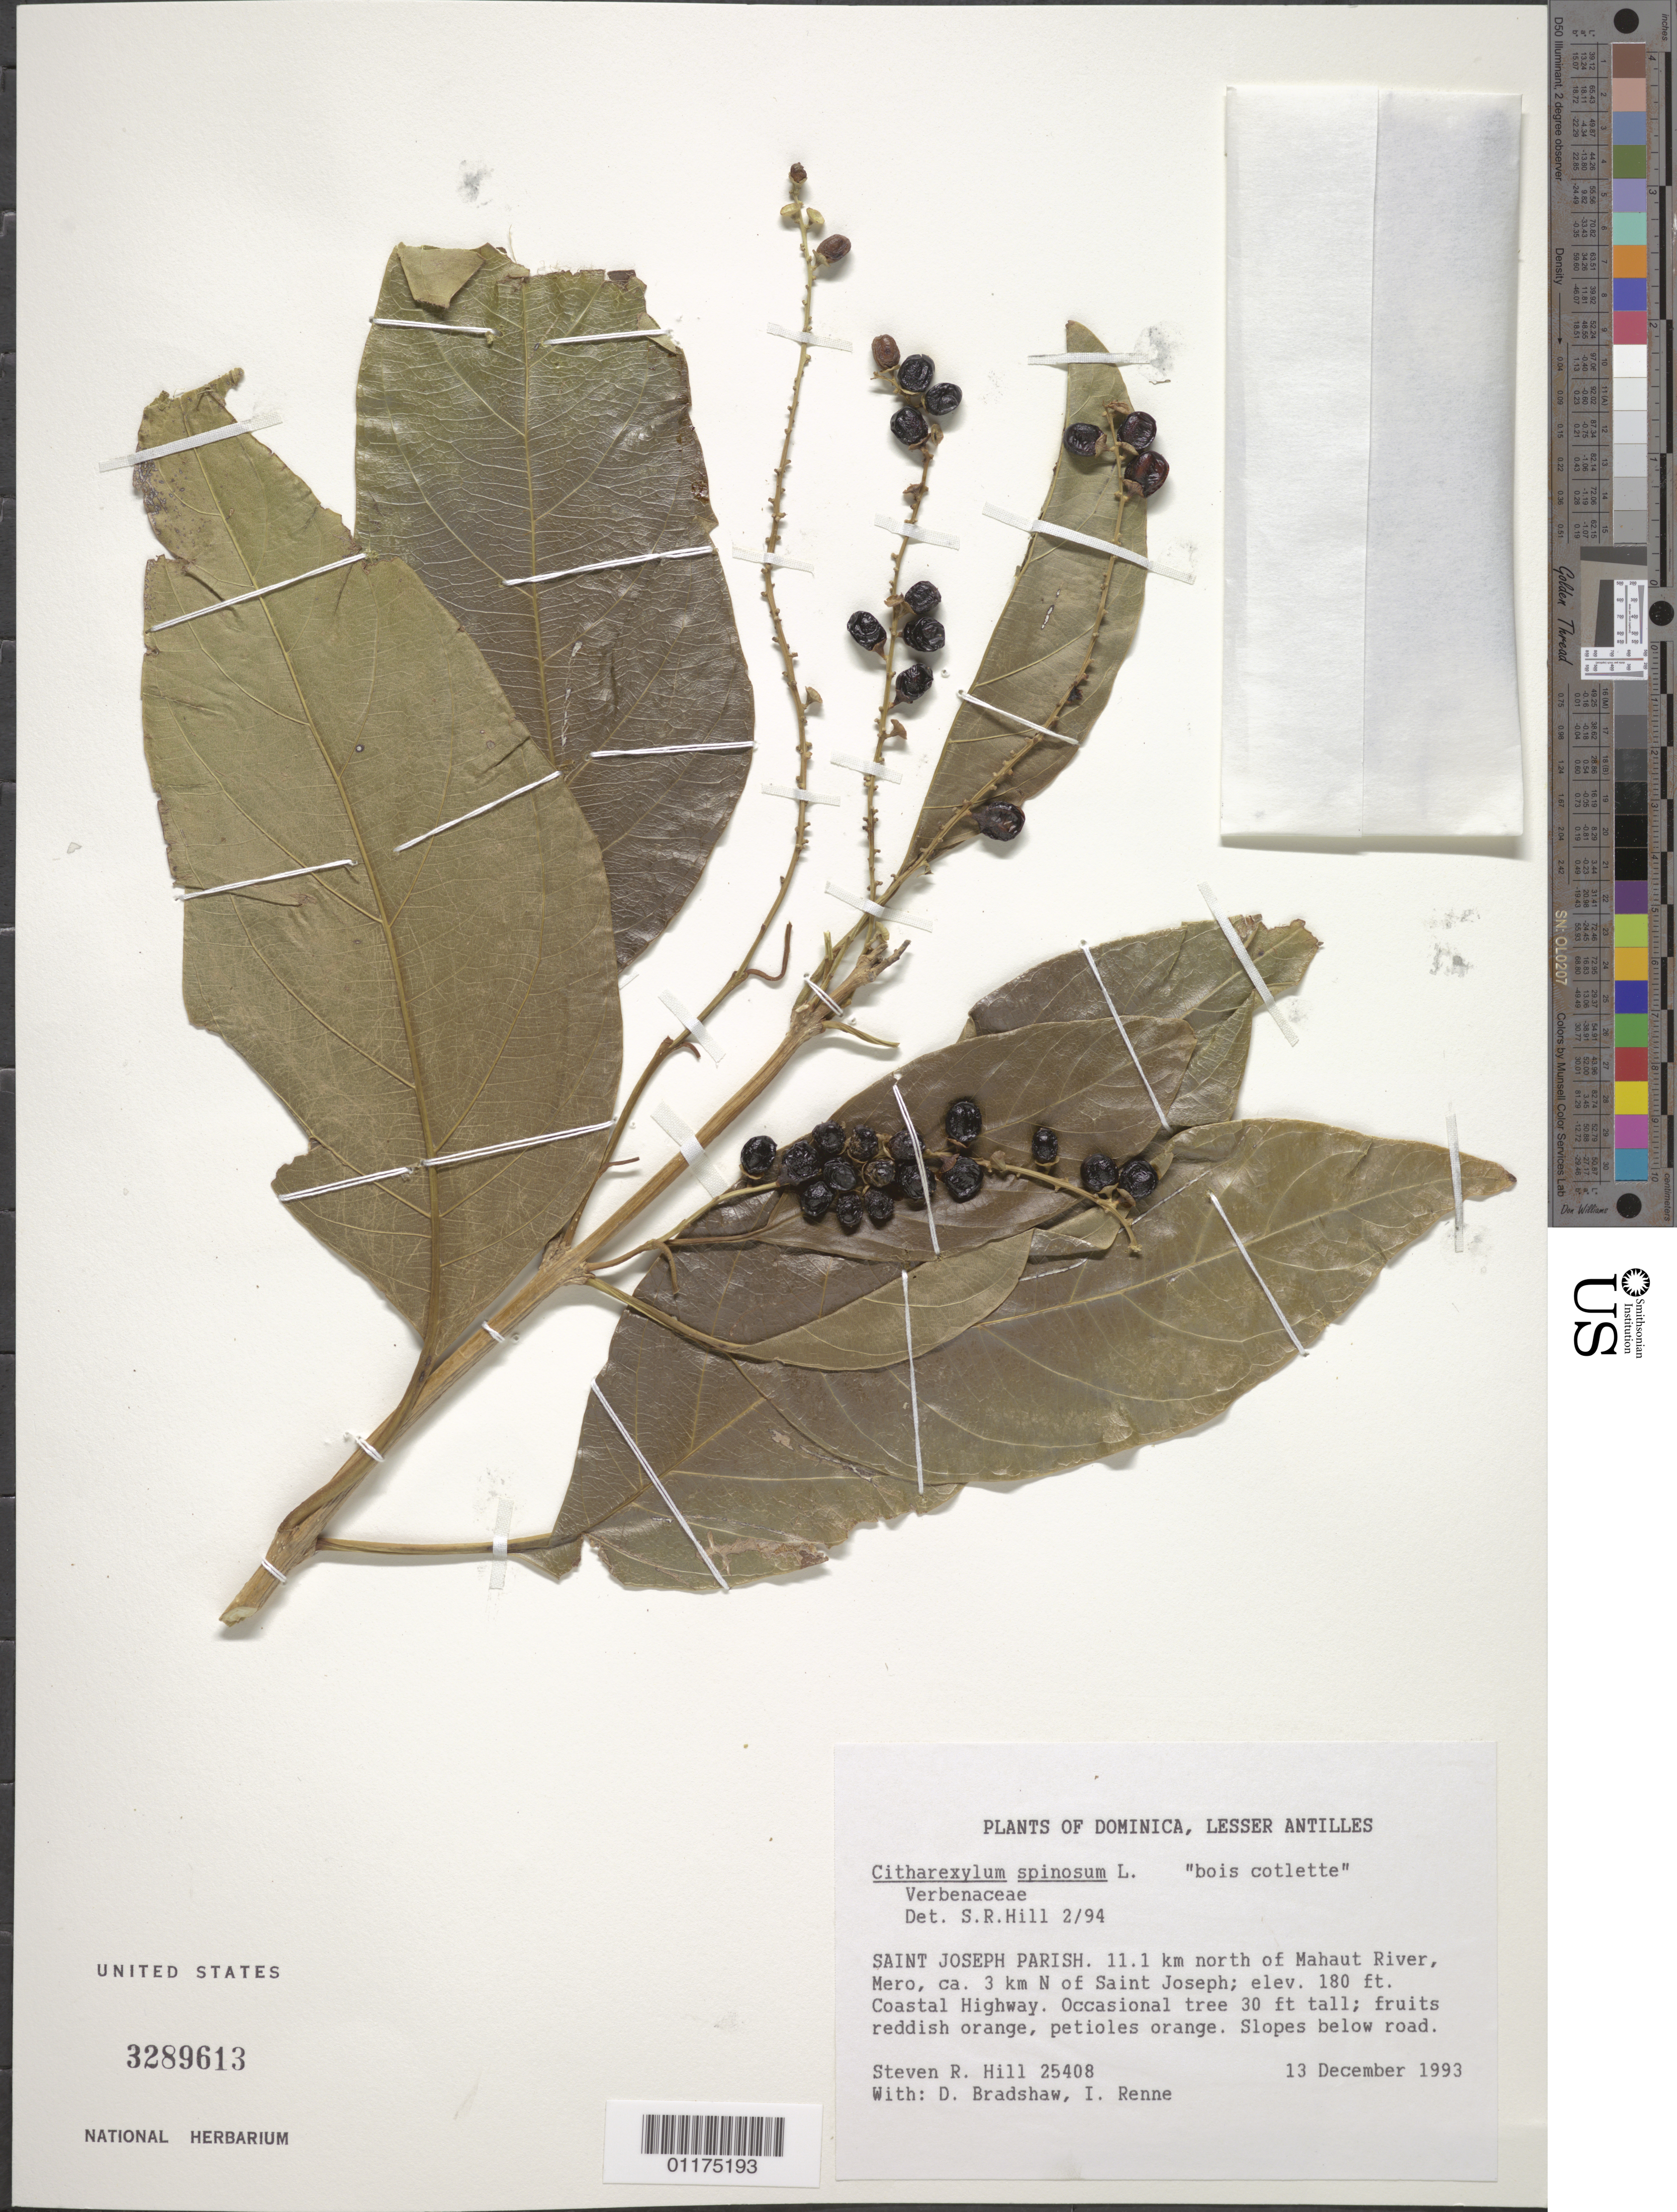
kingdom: Plantae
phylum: Tracheophyta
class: Magnoliopsida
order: Lamiales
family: Verbenaceae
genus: Citharexylum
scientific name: Citharexylum spinosum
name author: L.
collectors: S. R. Hill, D. Bradshaw & I. Renne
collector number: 25408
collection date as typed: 13 Dec 1998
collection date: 1998-12-13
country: Dominica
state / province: St. Joseph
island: Dominica I.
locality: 11.1 km north of Mahaut River, Mero, ca. 3km N of St Joseph; Coastal Highway. Occasional tree 30 ft tall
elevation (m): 55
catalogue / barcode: US 3289613